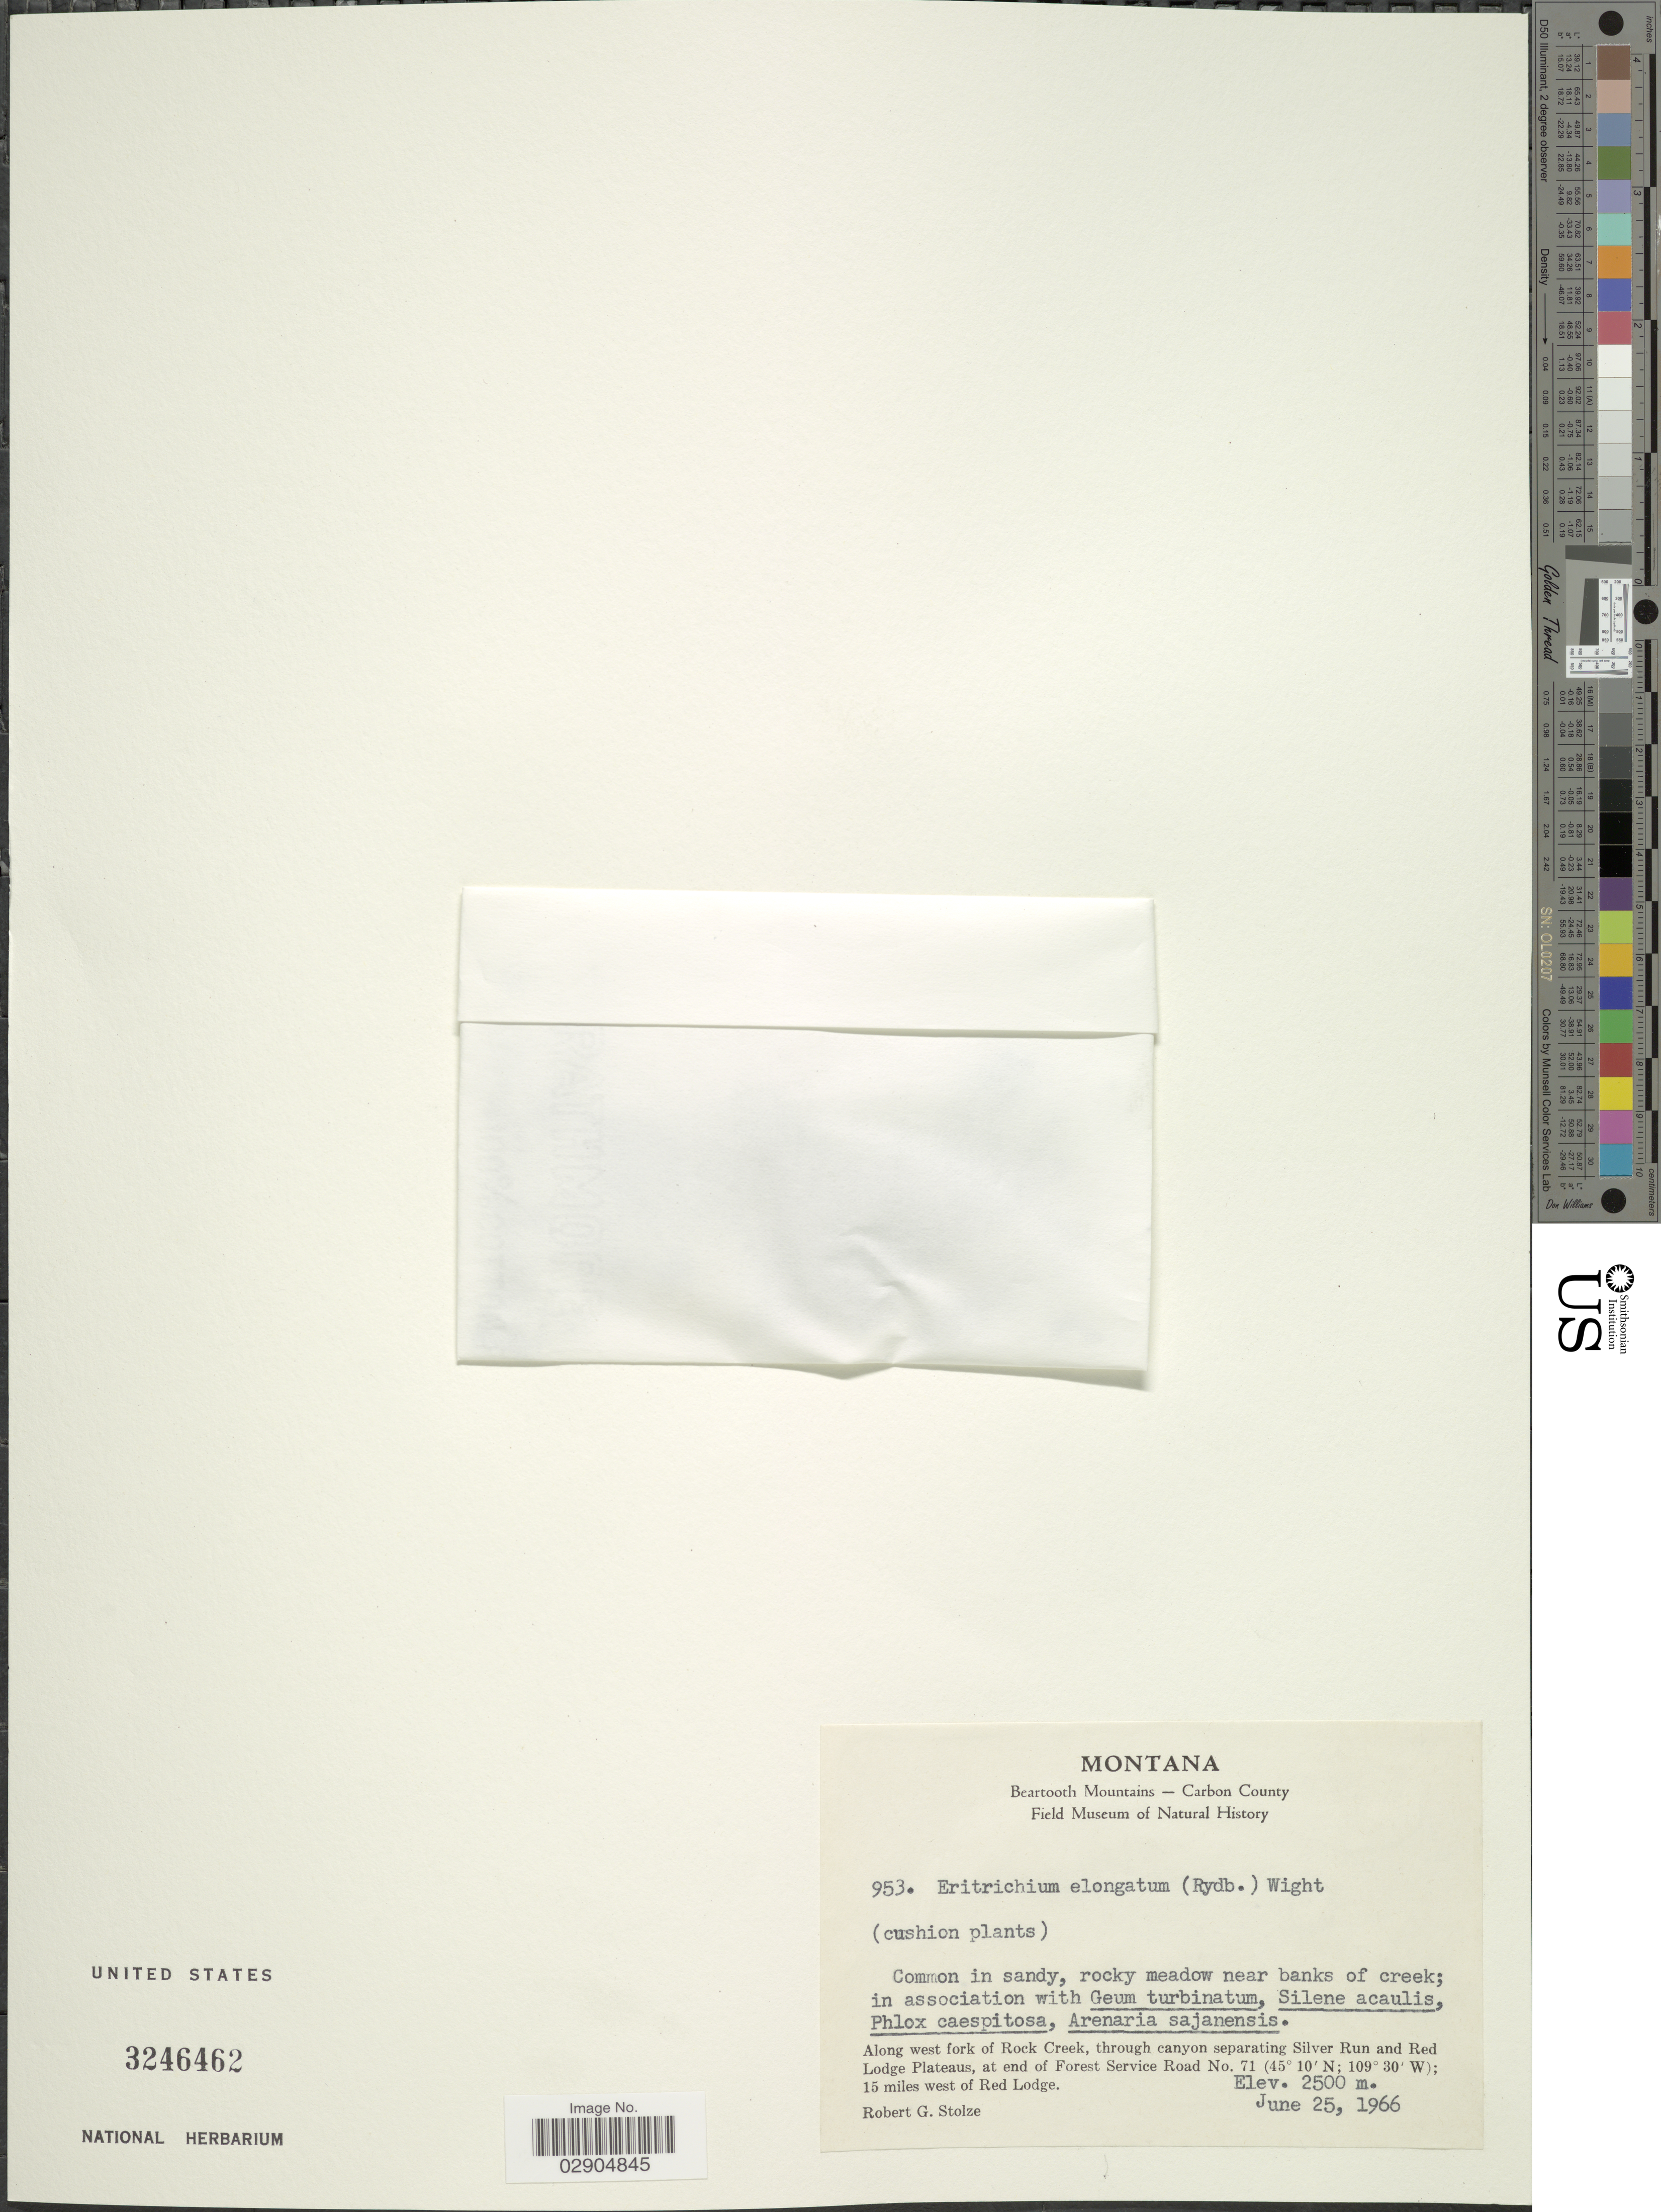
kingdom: Plantae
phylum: Tracheophyta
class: Magnoliopsida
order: Boraginales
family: Boraginaceae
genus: Eritrichium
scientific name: Eritrichium elongatum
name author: (Rydb.) W. Wight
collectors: R. G. Stolze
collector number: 953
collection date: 1966-07-25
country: United States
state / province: Montana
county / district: Carbon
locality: Beartooth Mountains. Along west fork of Rock Creeek, through canyon separating Silver Run and Red Lodge Plateaus, at end of Forest Service Road No. 71, 15 miles west of Red Lodge.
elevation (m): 2500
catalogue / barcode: US 3246462